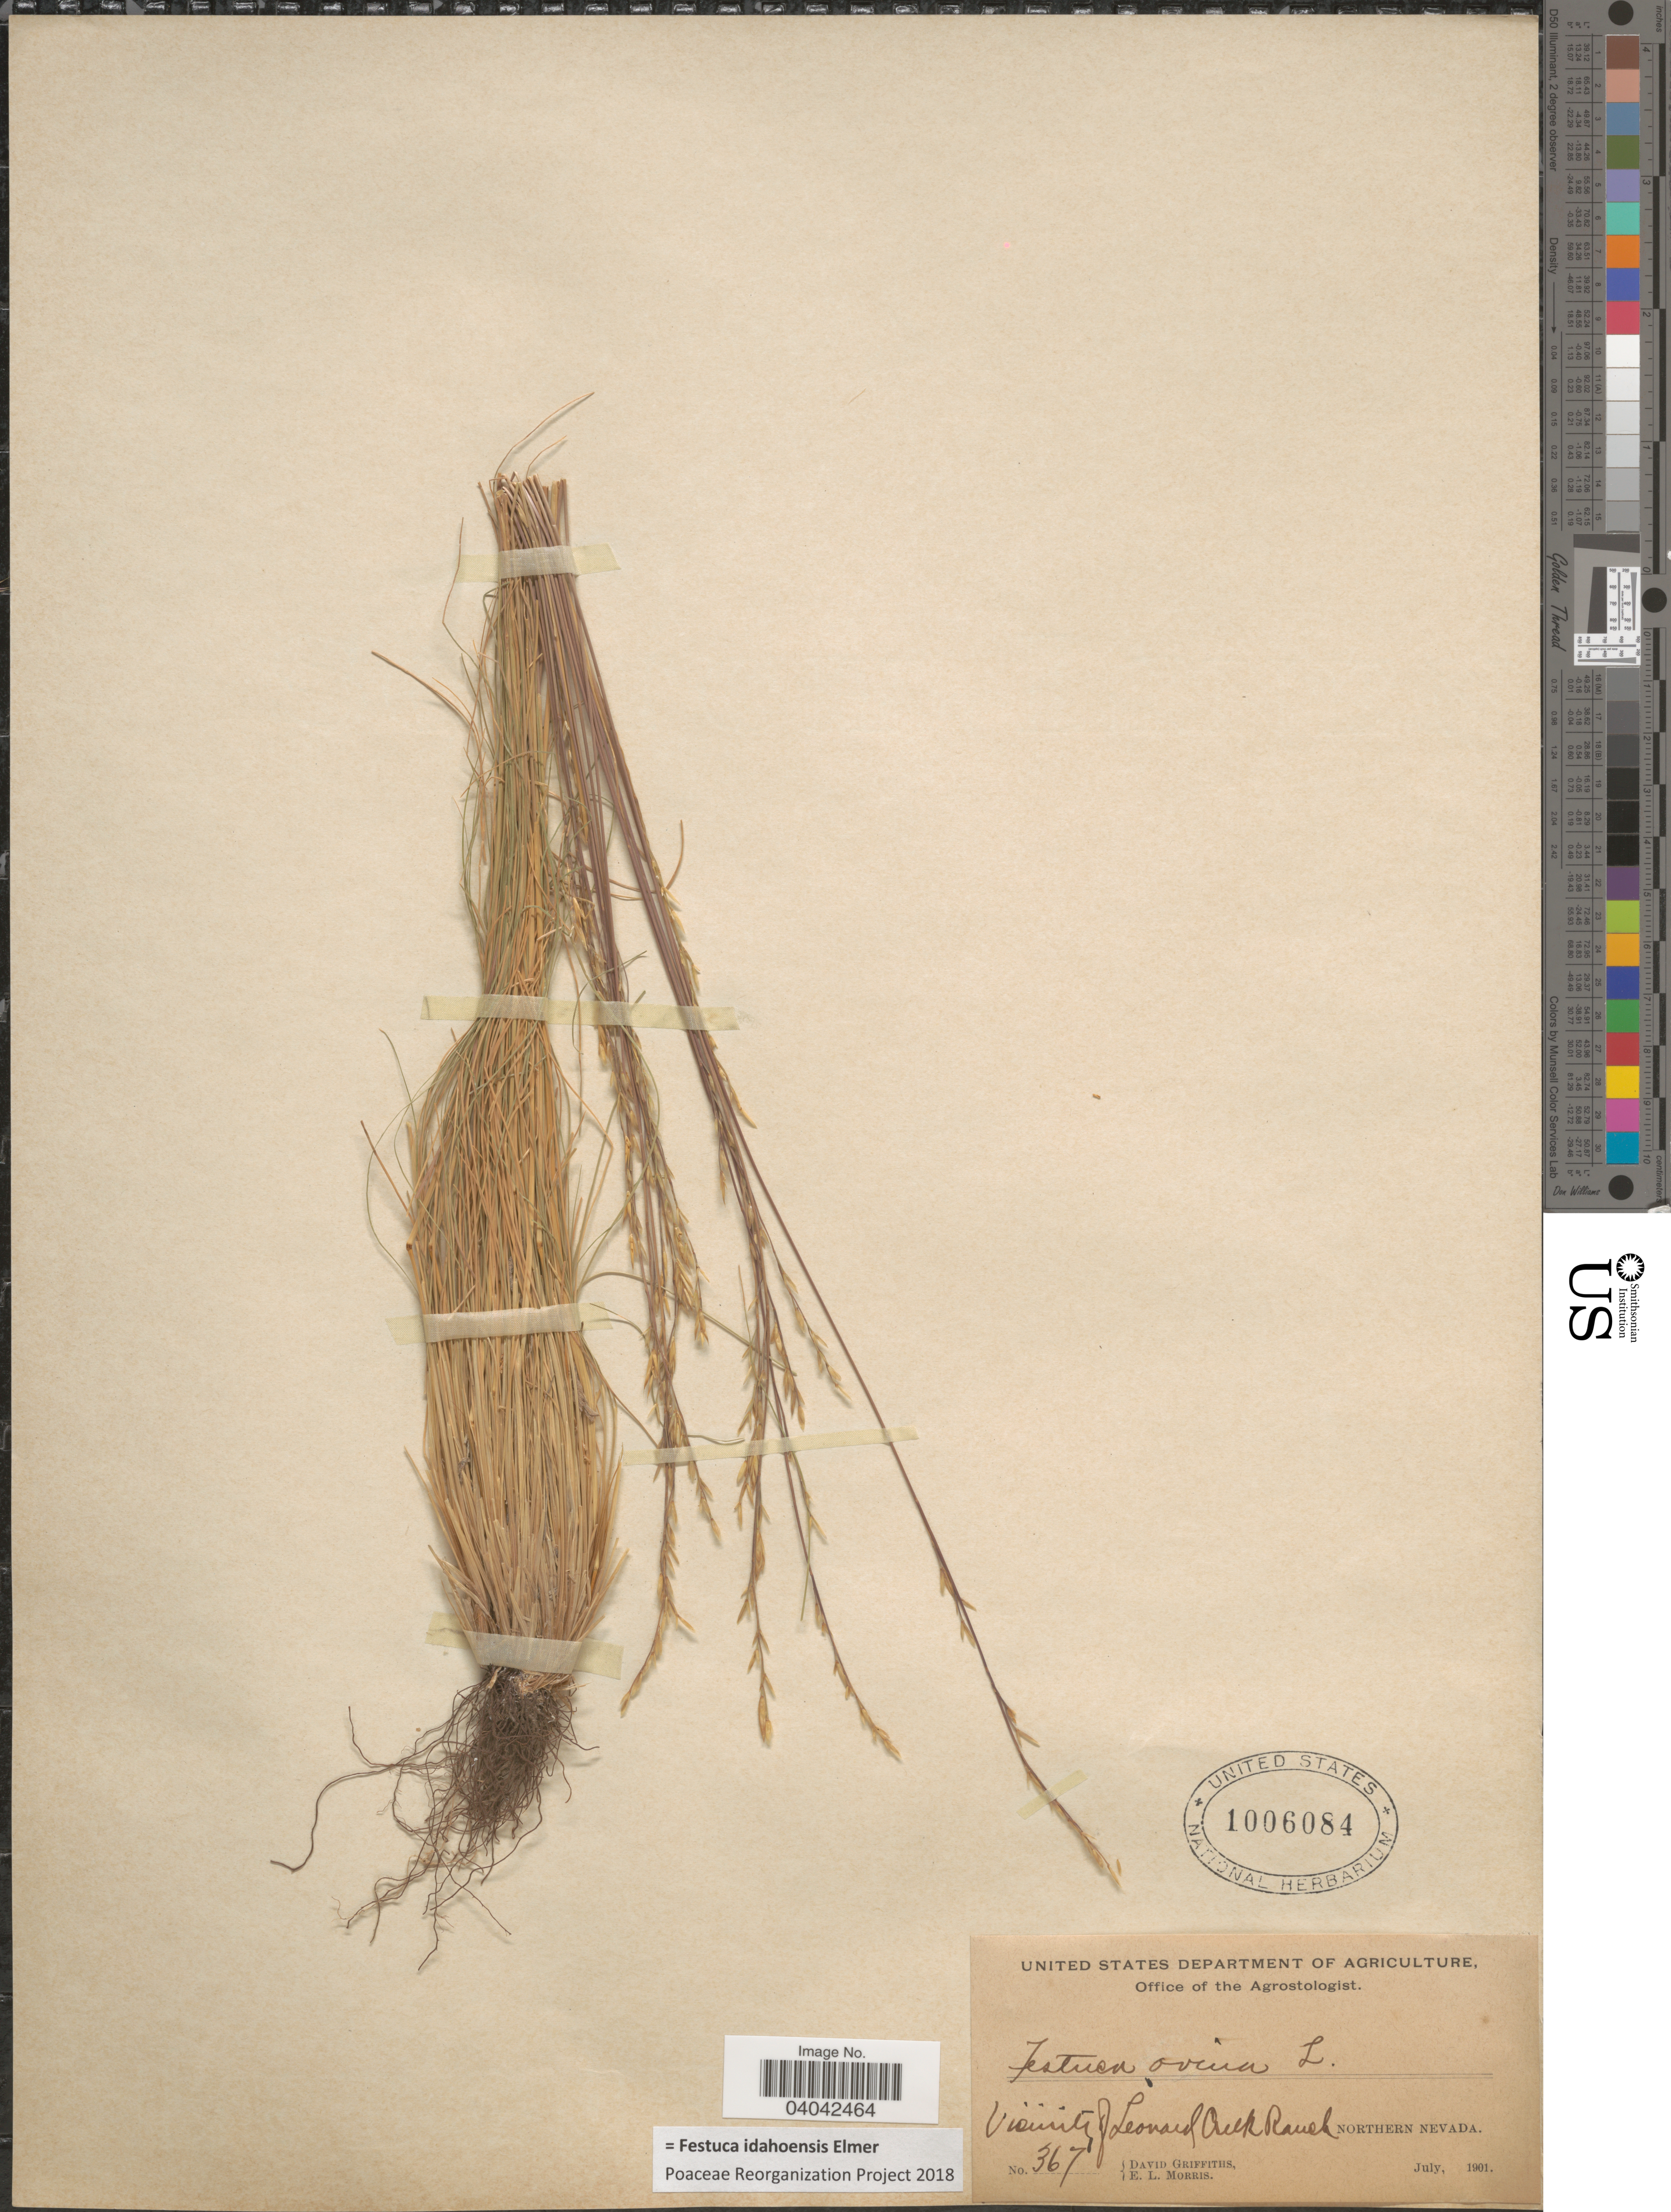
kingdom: Plantae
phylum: Tracheophyta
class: Liliopsida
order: Poales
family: Poaceae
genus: Festuca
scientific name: Festuca idahoensis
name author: Elmer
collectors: D. Griffiths & E. Morris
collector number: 367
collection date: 1901-07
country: United States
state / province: Nevada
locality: Vicinity of Leonard Creek Ranch. Northern Nevada.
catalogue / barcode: US 1006084